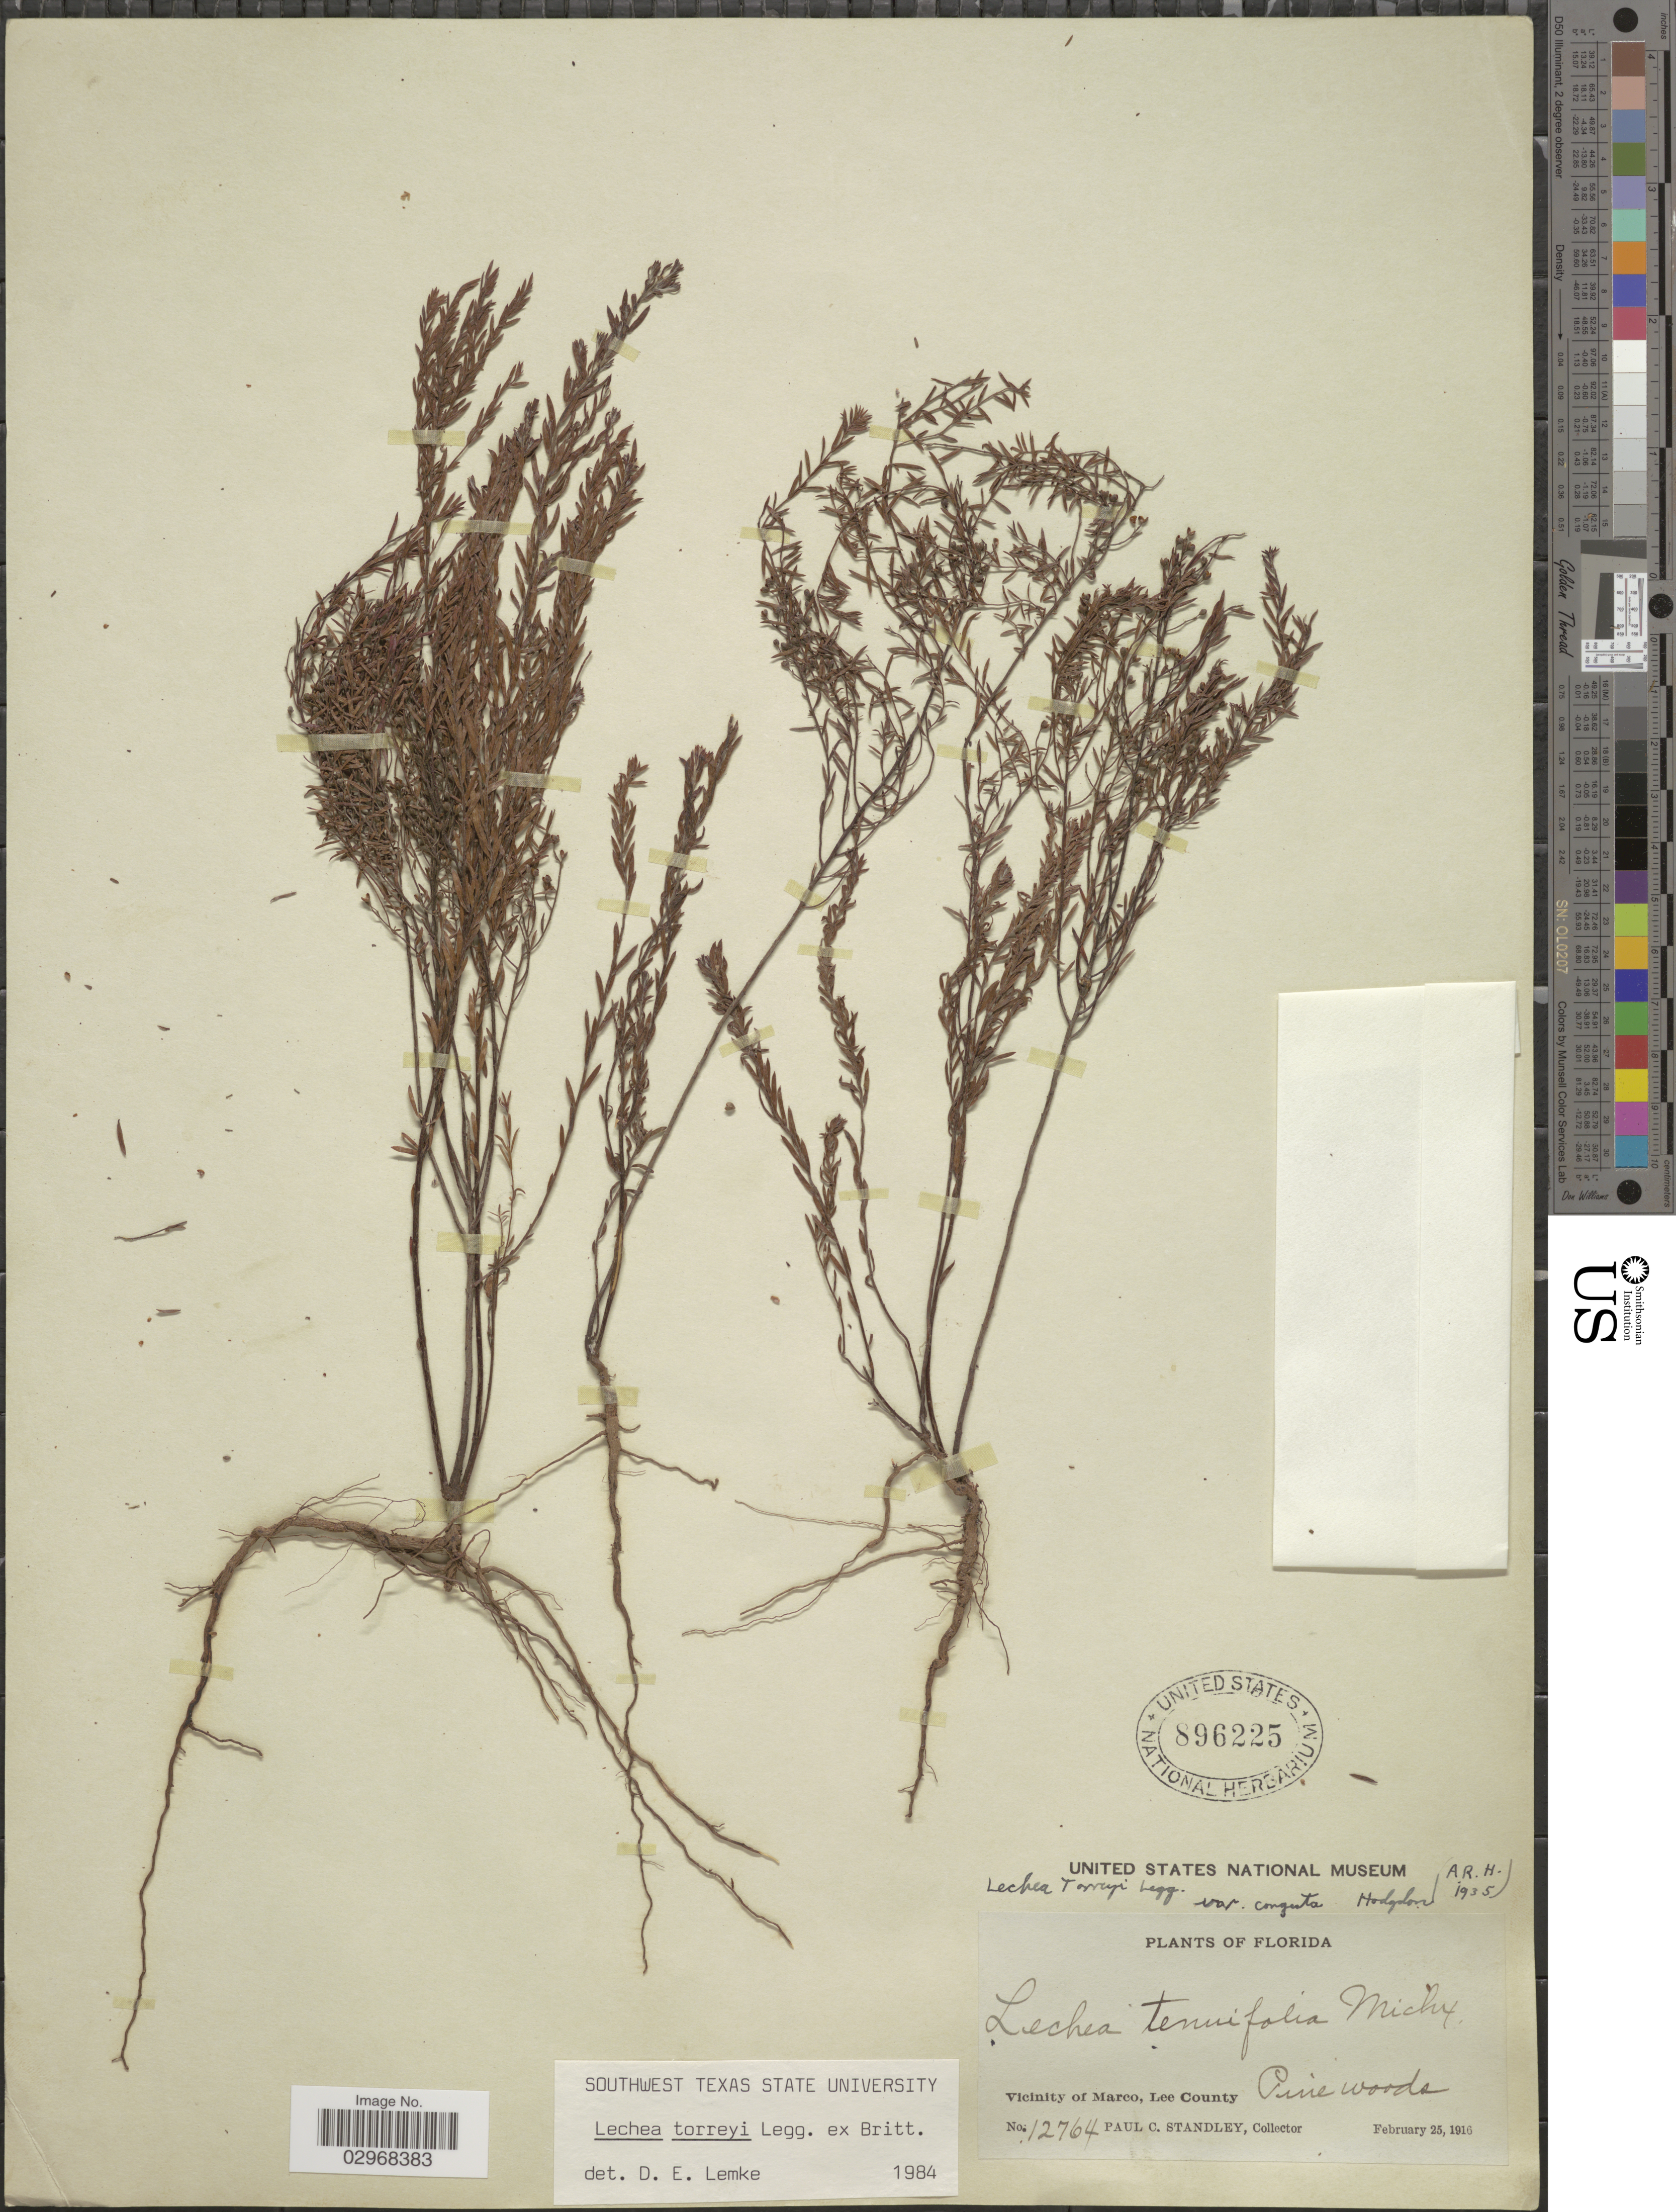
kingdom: Plantae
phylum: Tracheophyta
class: Magnoliopsida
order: Malvales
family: Cistaceae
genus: Lechea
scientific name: Lechea torreyi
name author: (Chapm.) Legg. ex Britton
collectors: P. C. Standley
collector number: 12764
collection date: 1916-02-25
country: United States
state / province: Florida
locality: Vicinity of Marco, Lee County. Pine woods.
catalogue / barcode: US 896225